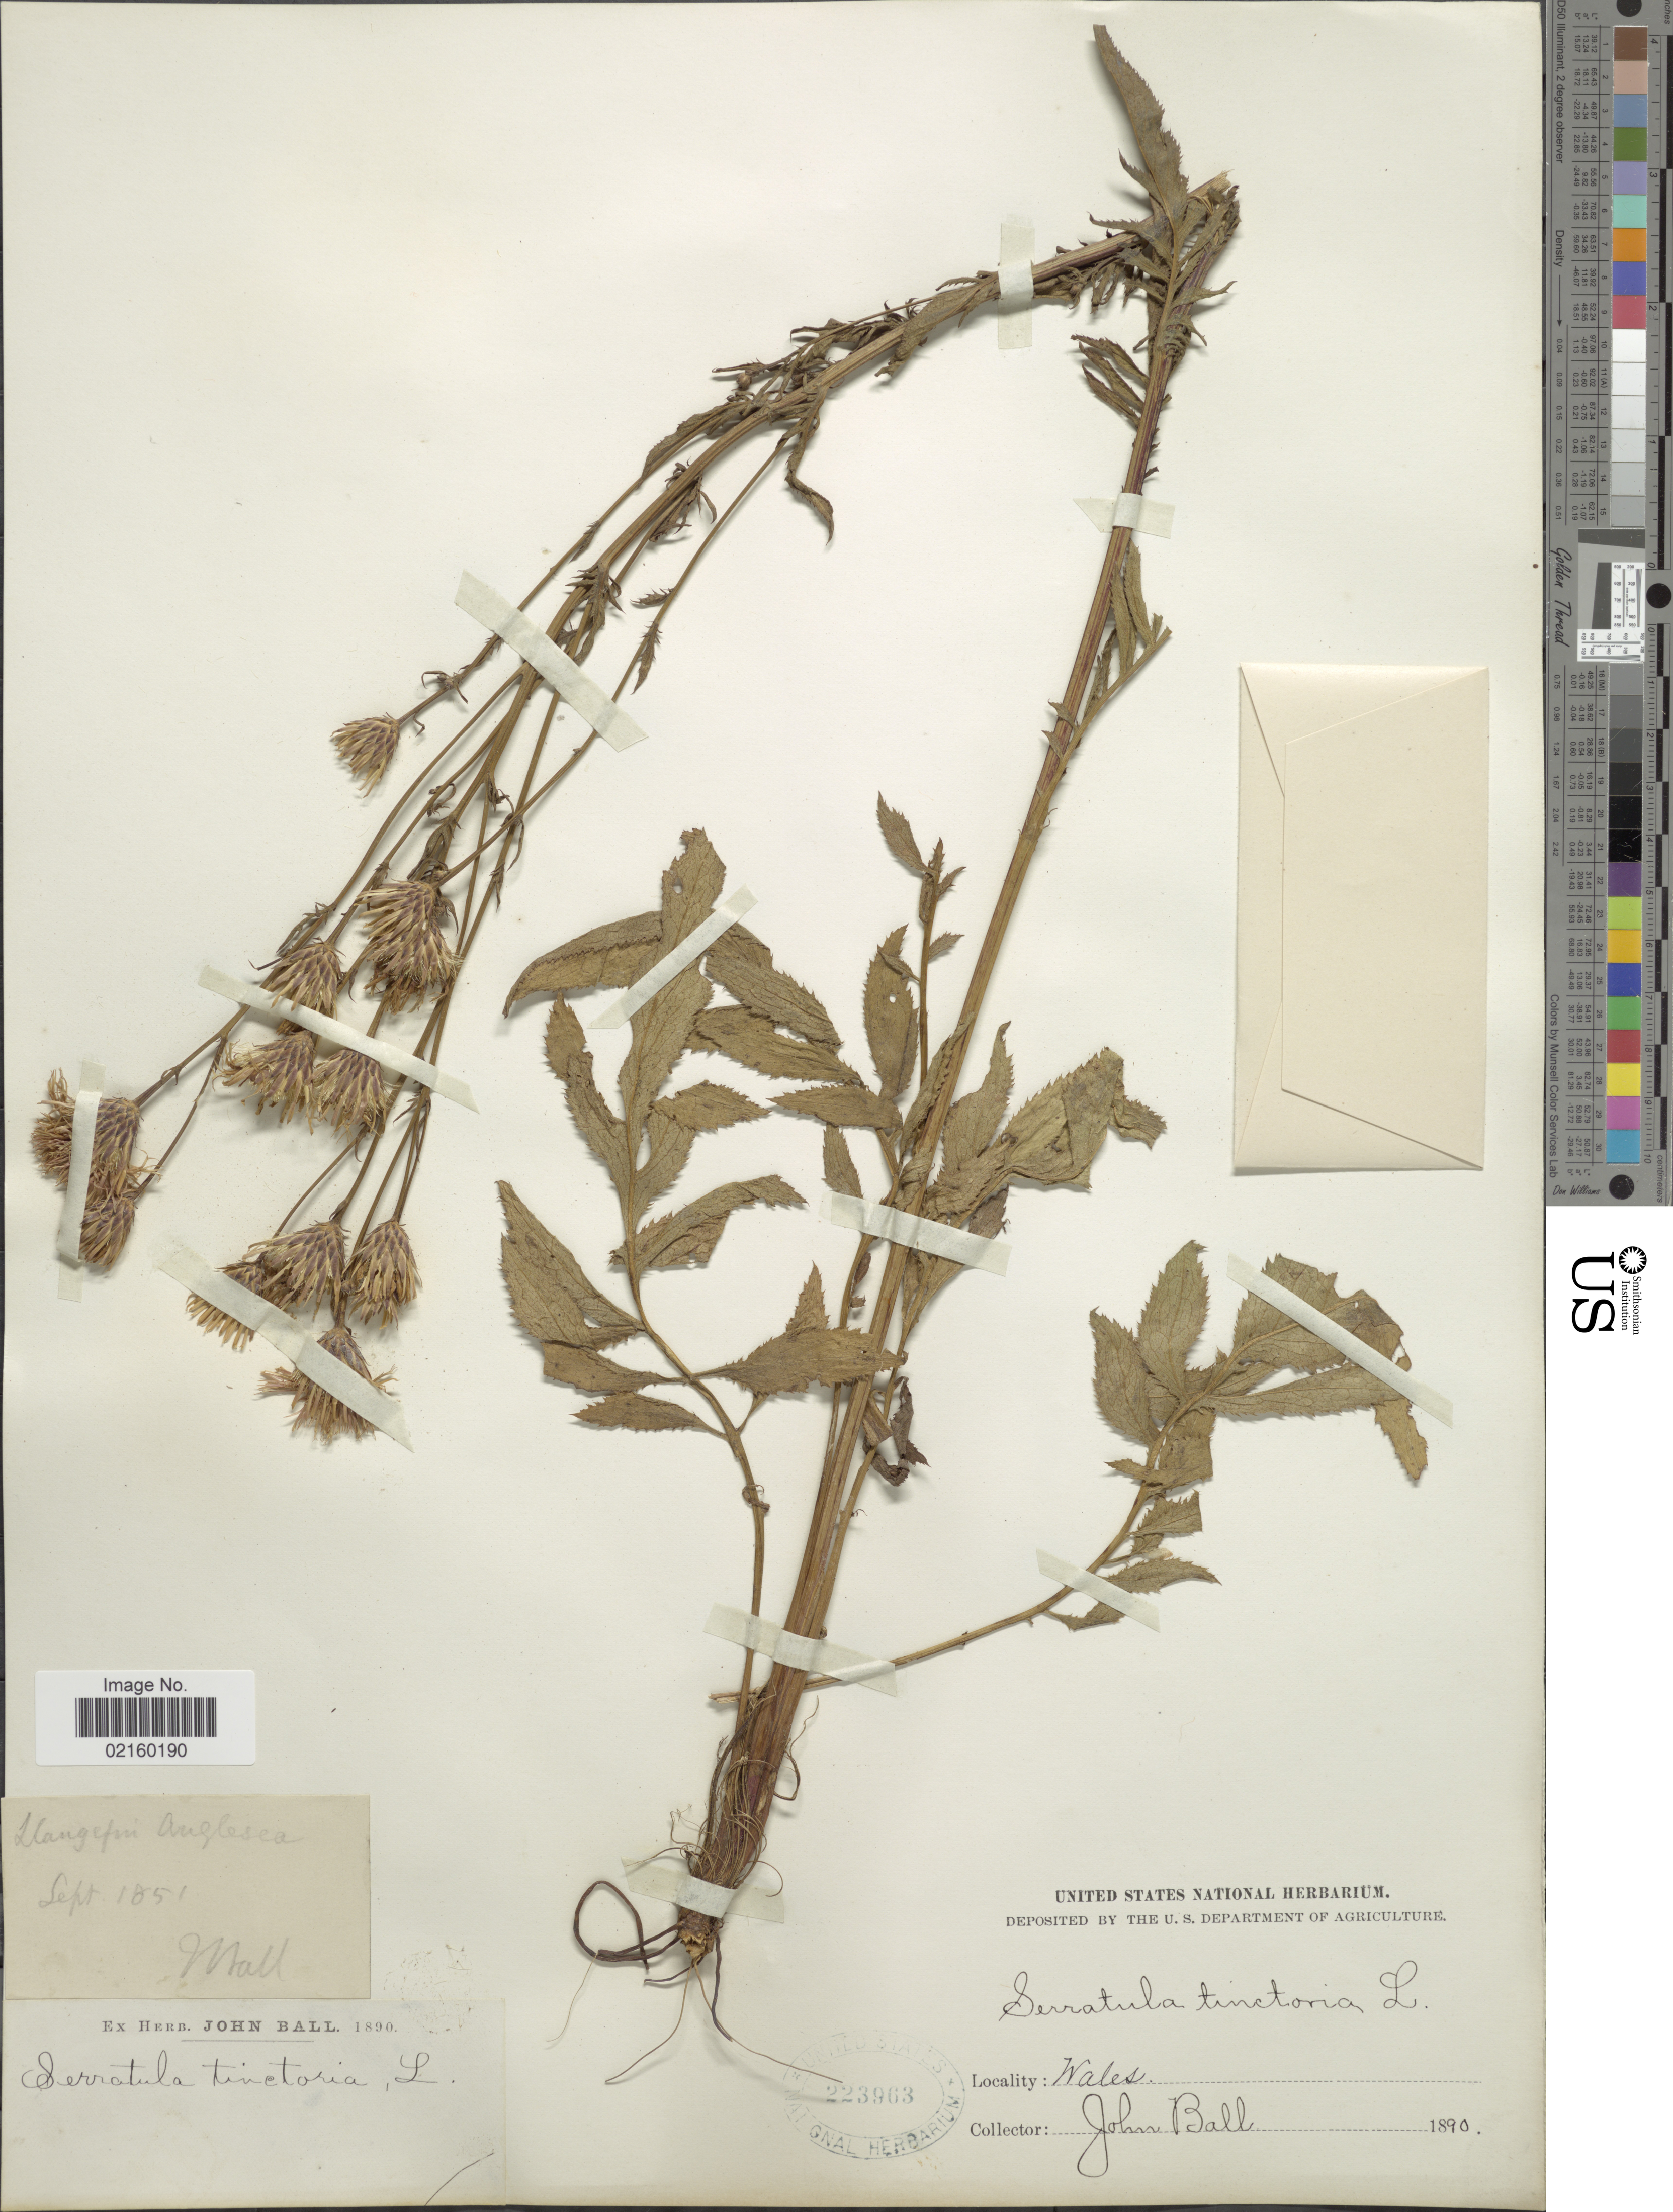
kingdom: Plantae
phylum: Tracheophyta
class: Magnoliopsida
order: Asterales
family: Asteraceae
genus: Serratula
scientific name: Serratula tinctoria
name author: L.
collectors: J. Ball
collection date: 1851-09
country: United Kingdom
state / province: Wales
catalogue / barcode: US 223963